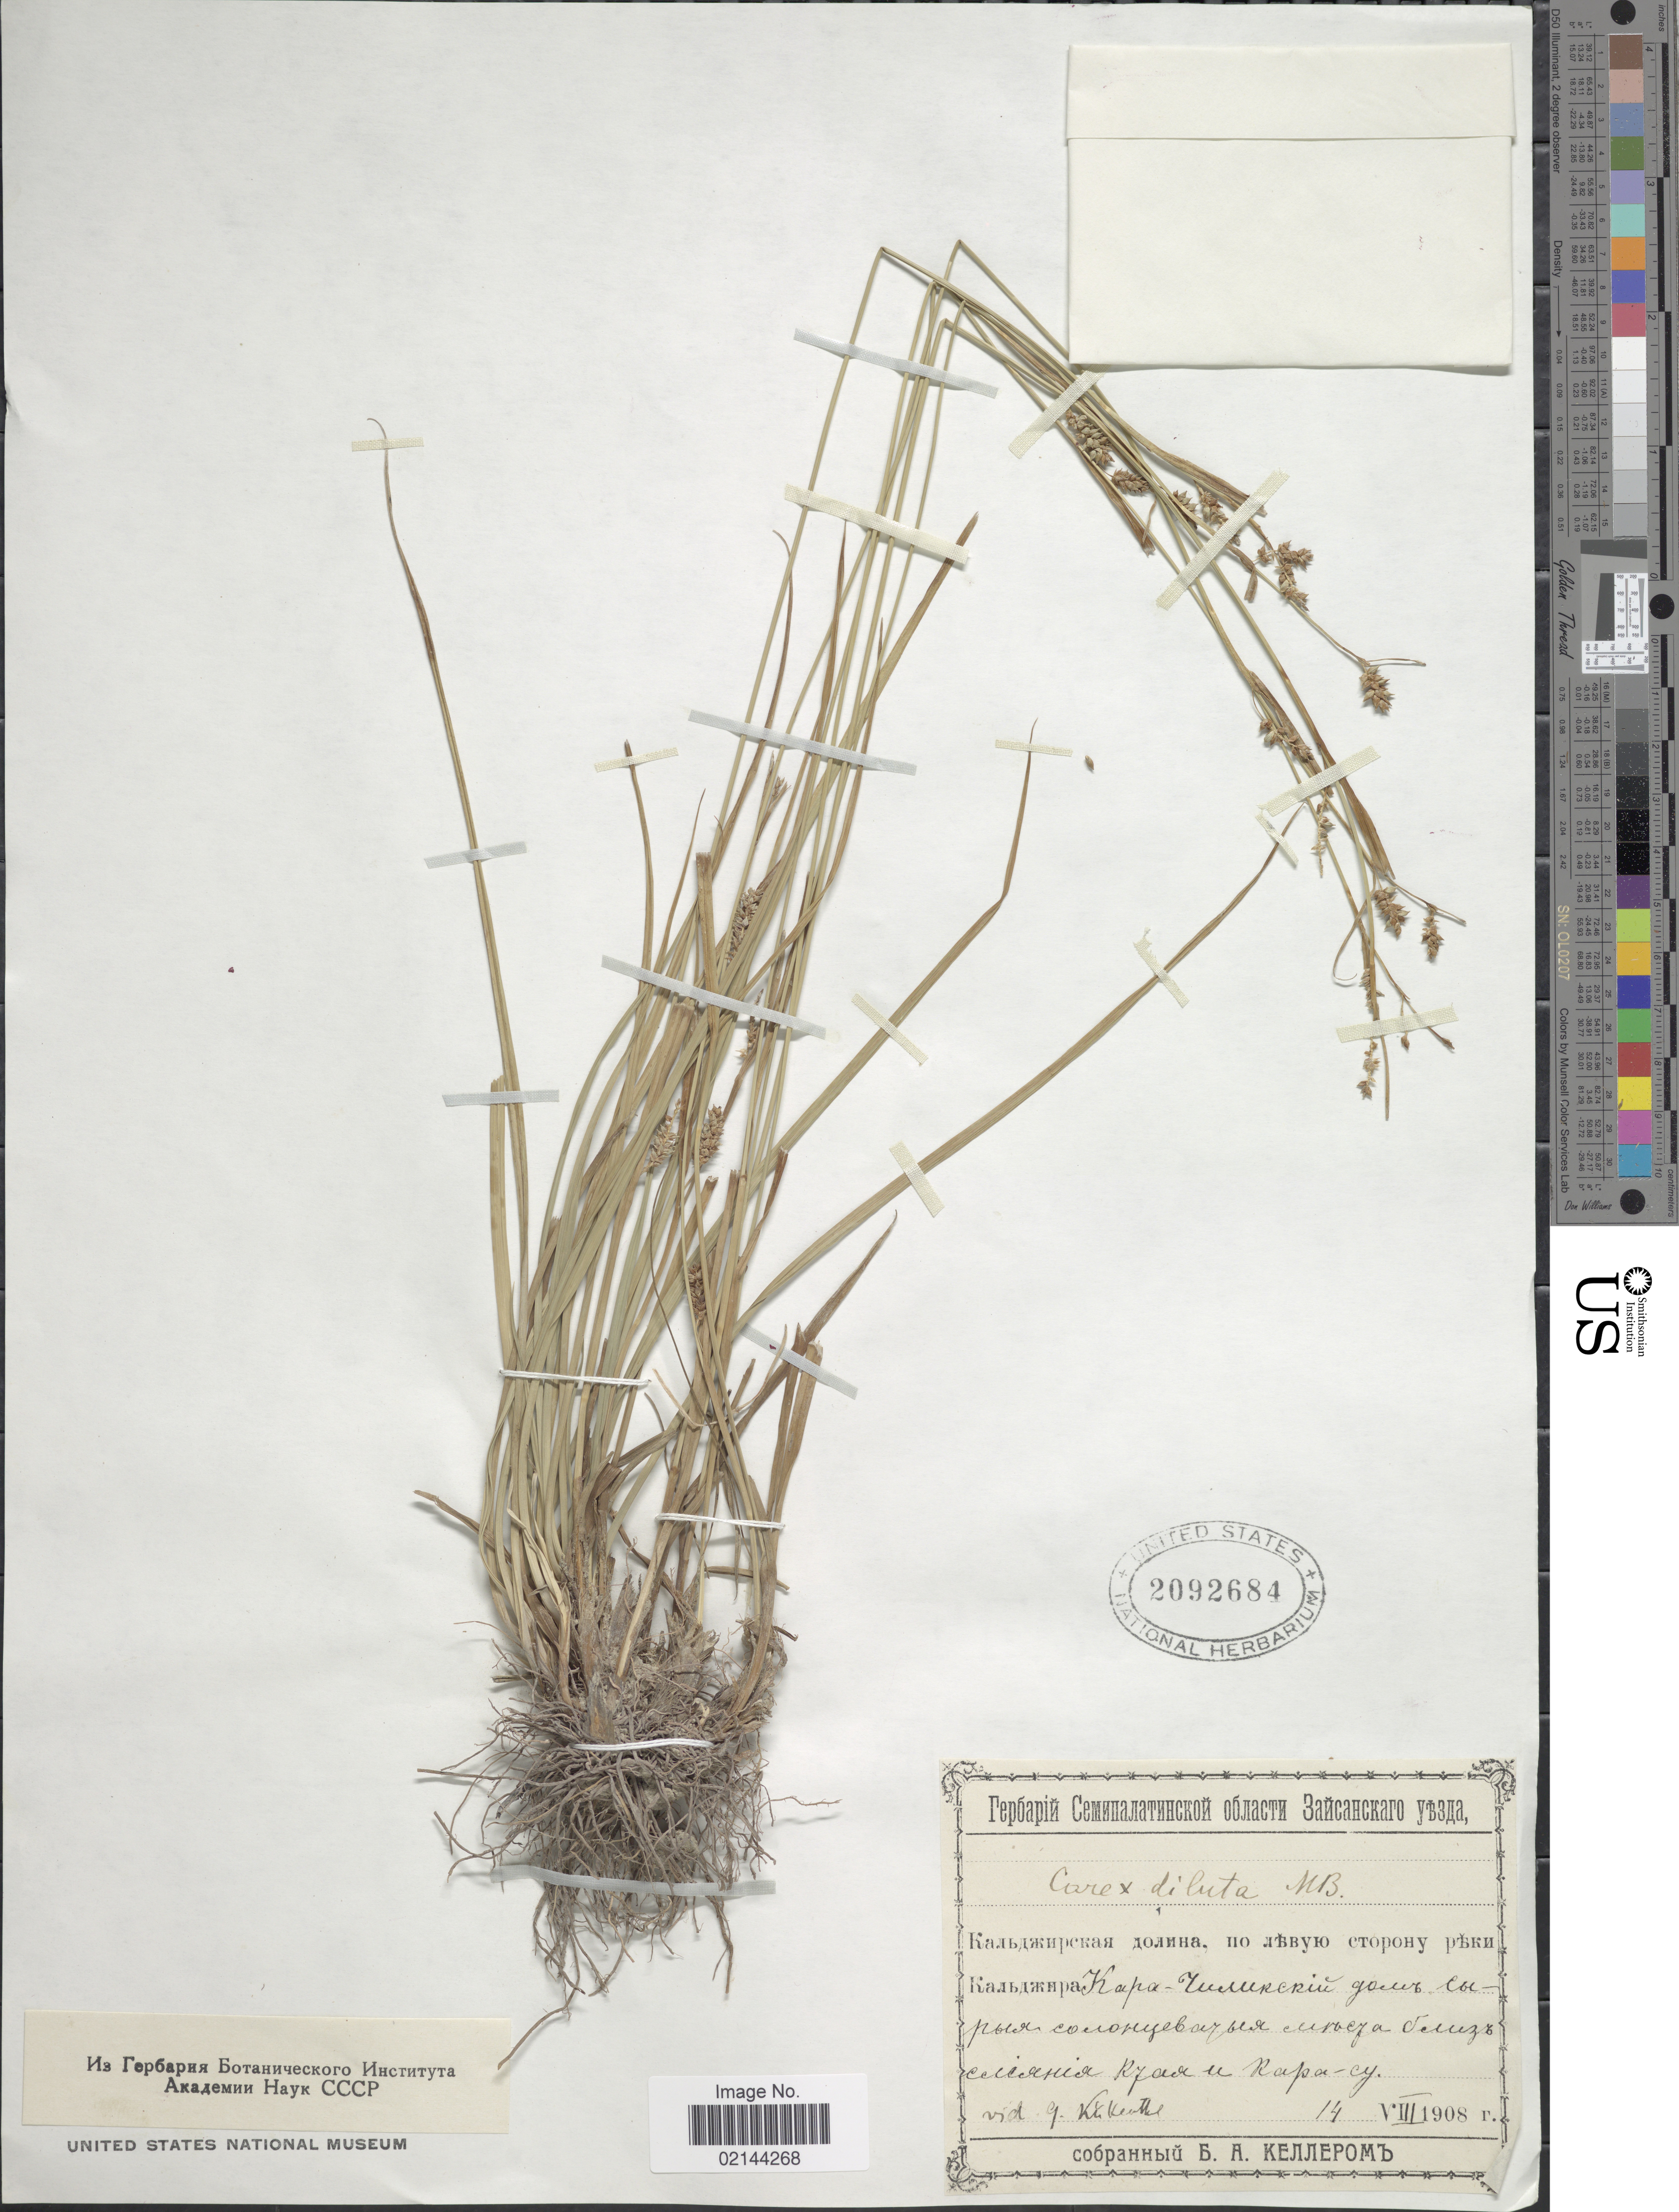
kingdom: Plantae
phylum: Tracheophyta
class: Liliopsida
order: Poales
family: Cyperaceae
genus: Carex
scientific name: Carex diluta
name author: M. Bieb.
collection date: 1908-08-14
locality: Kapa rurucrui goeur coepowl conoyecarveve eubeja devuiza celliquiva rafe in Rapa-cy [interpreted]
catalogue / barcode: US 2092684